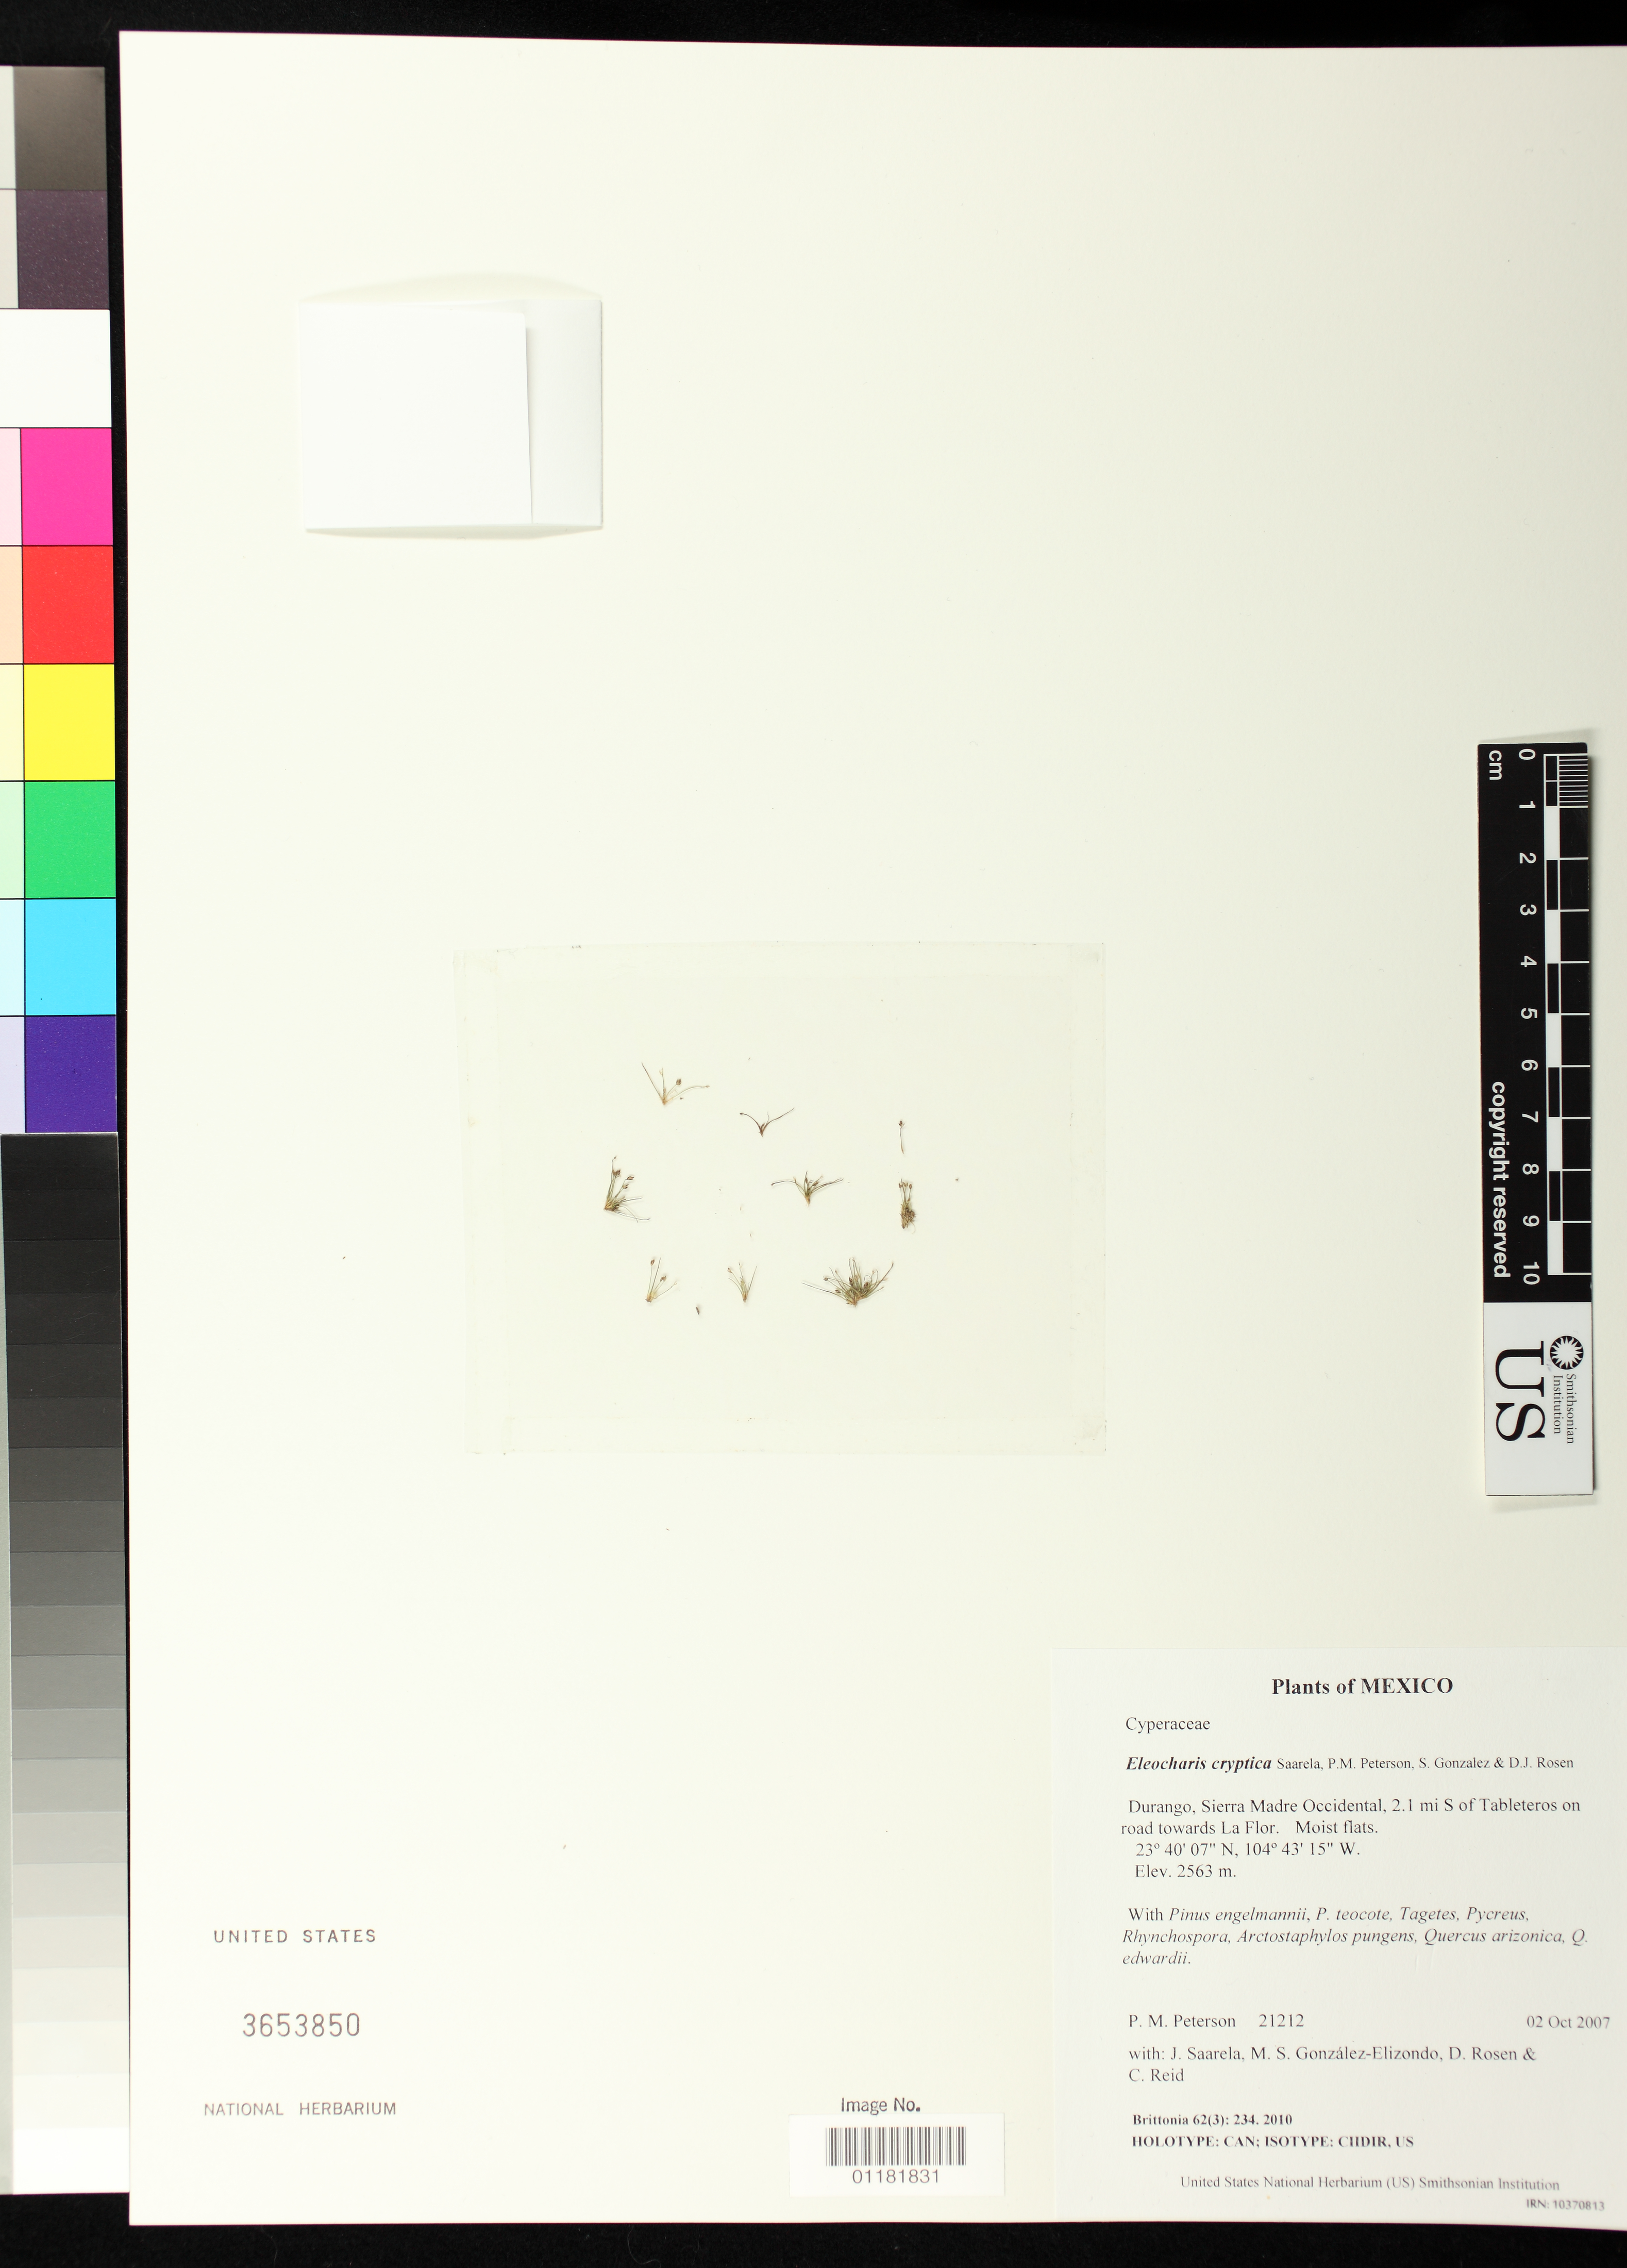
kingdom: Plantae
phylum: Tracheophyta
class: Liliopsida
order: Poales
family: Cyperaceae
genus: Eleocharis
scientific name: Eleocharis cryptica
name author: Saarela et al.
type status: Isotype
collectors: P. M. Peterson, J. Saarela, M. S. González-Elizondo, D. J. Rosen & C. Reid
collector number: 21212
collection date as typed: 02 Oct 2007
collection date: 2007-10-02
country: Mexico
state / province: Durango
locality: Sierra Madre Occidental, 2.1 mi S of Tableteros on road towards La Flor. Moist flats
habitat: Moist flats. With Pinus engelmannii, P. teocote, Tagetes, Pycreus, Rhynchospora, Arctostaphylos pungens, Quercus arizonica, Q. edwardii,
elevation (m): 2563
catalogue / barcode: US 3653850